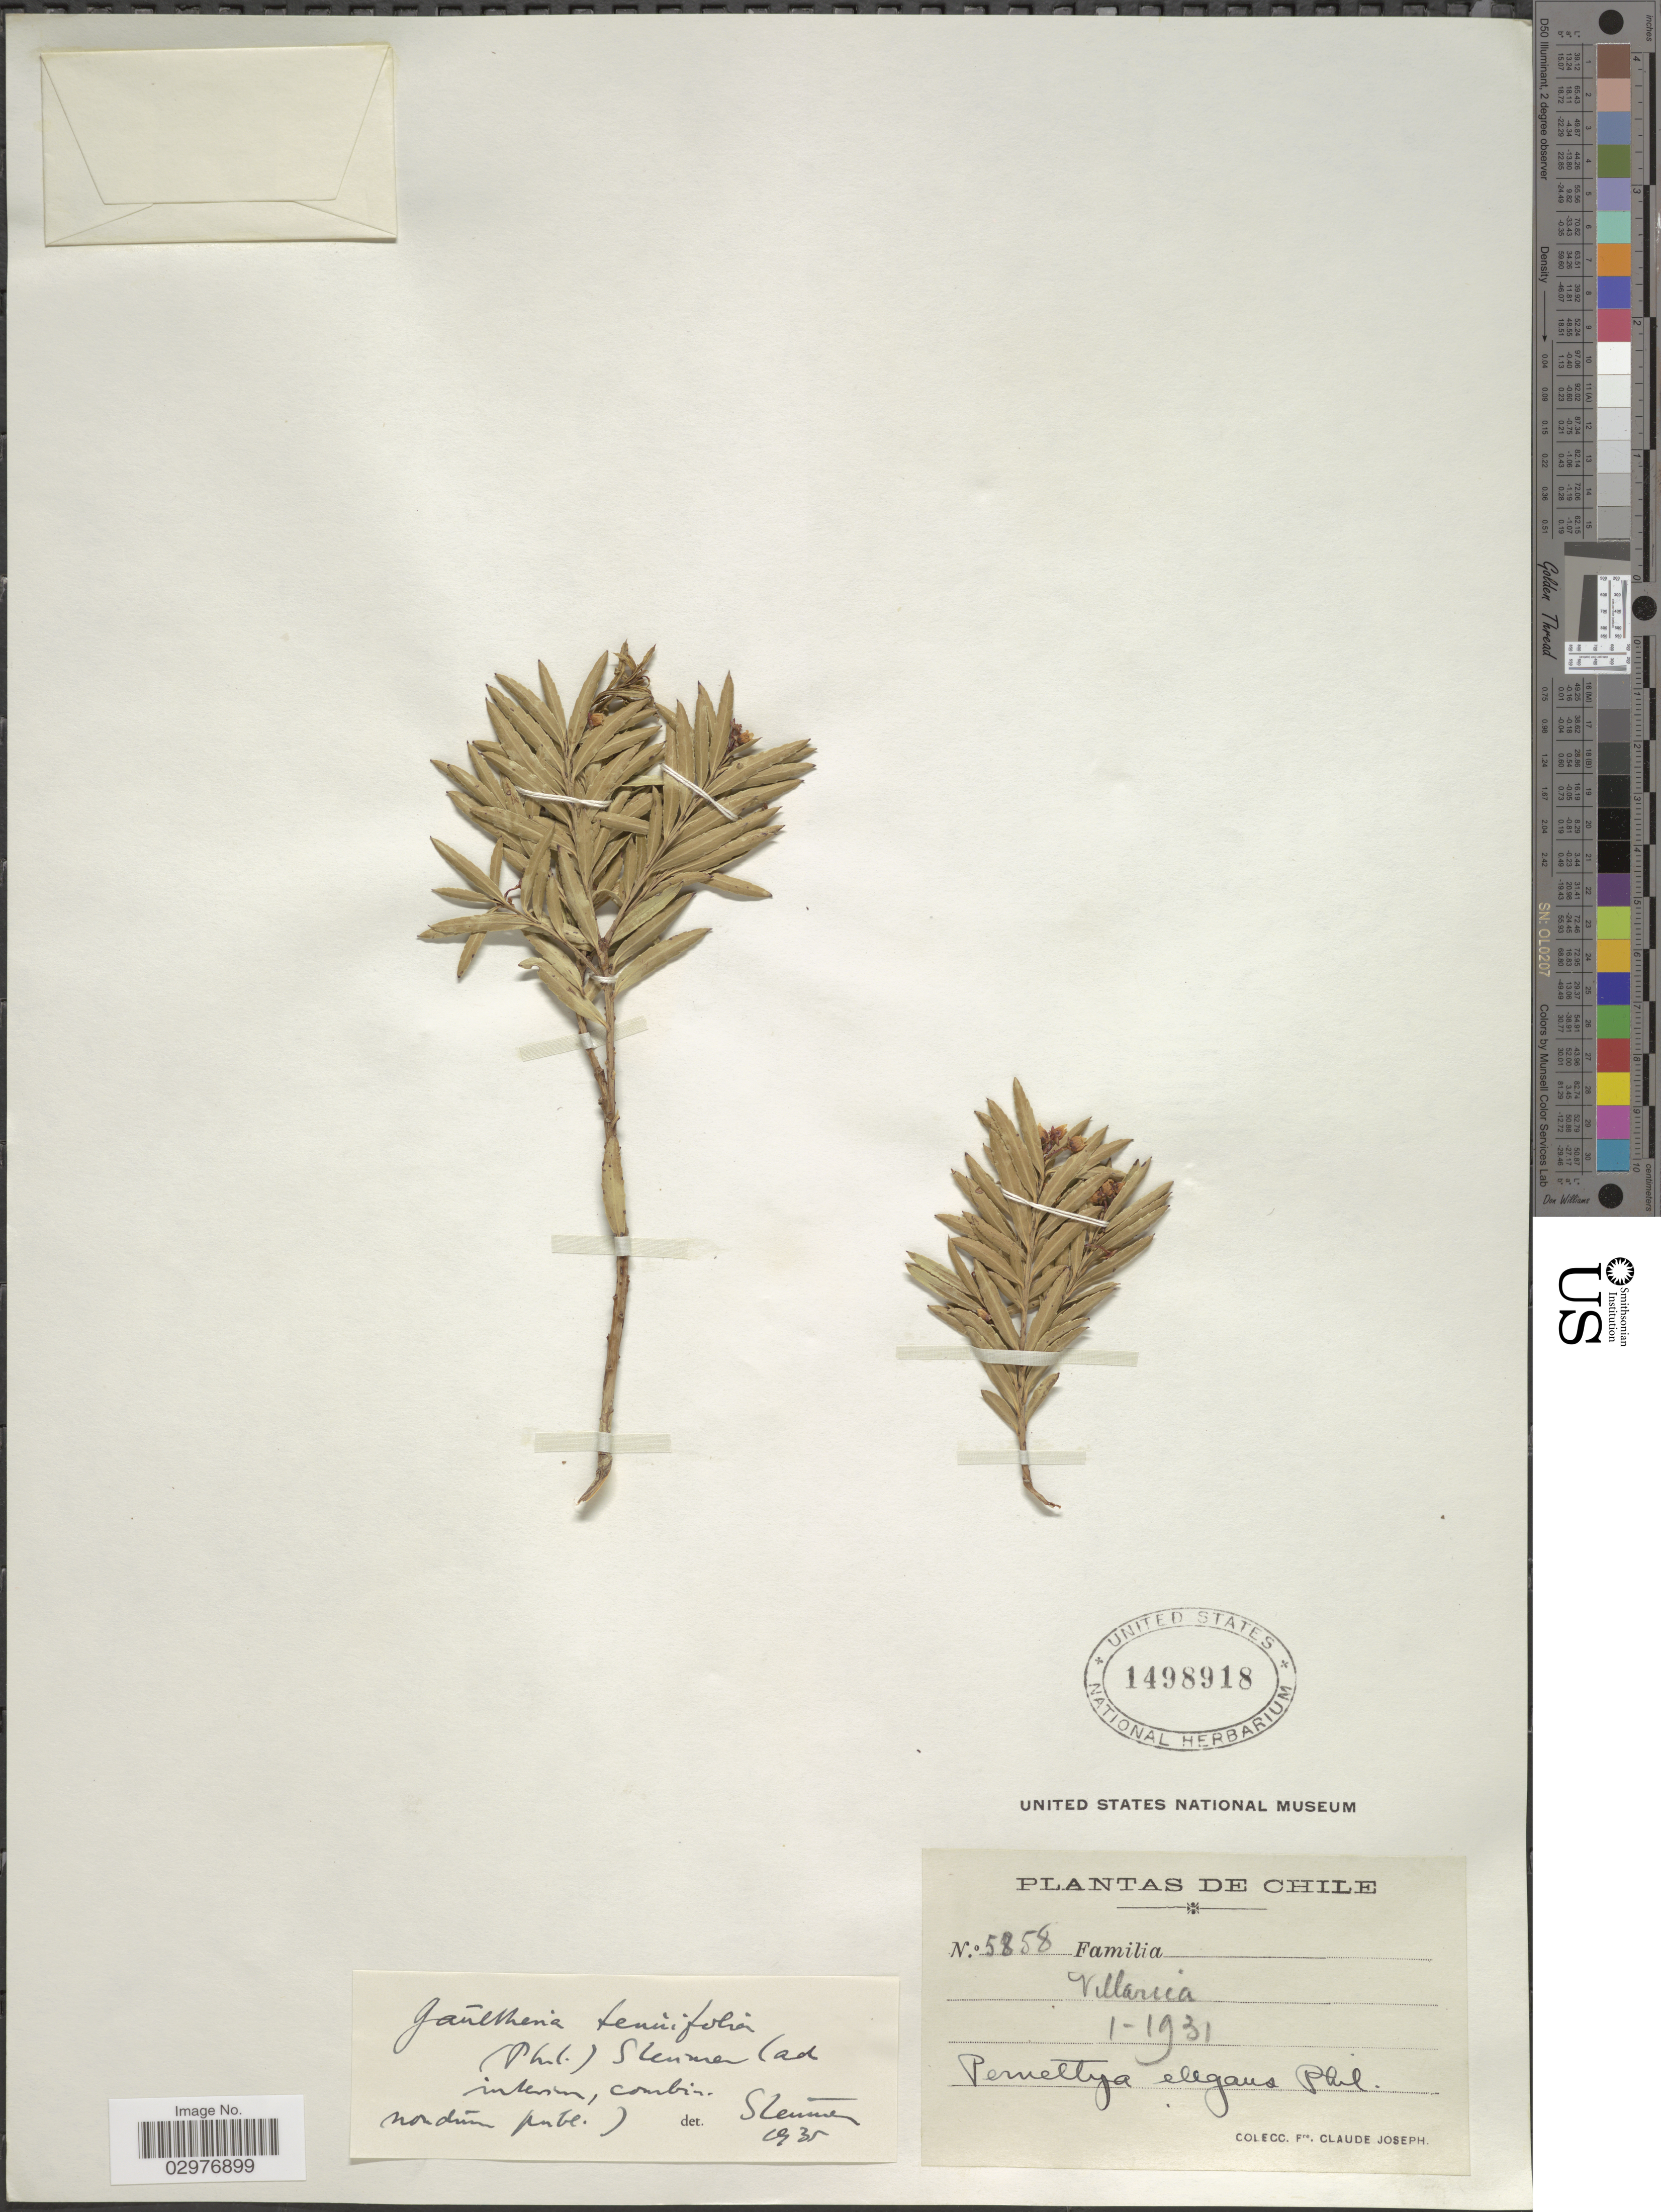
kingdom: Plantae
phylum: Tracheophyta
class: Magnoliopsida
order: Ericales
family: Ericaceae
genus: Gaultheria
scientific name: Gaultheria tenuifolia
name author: (Phil.) Sleumer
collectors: Bro. Claude-Joseph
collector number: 5858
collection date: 1931-01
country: Chile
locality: Villarica.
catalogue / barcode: US 1498918